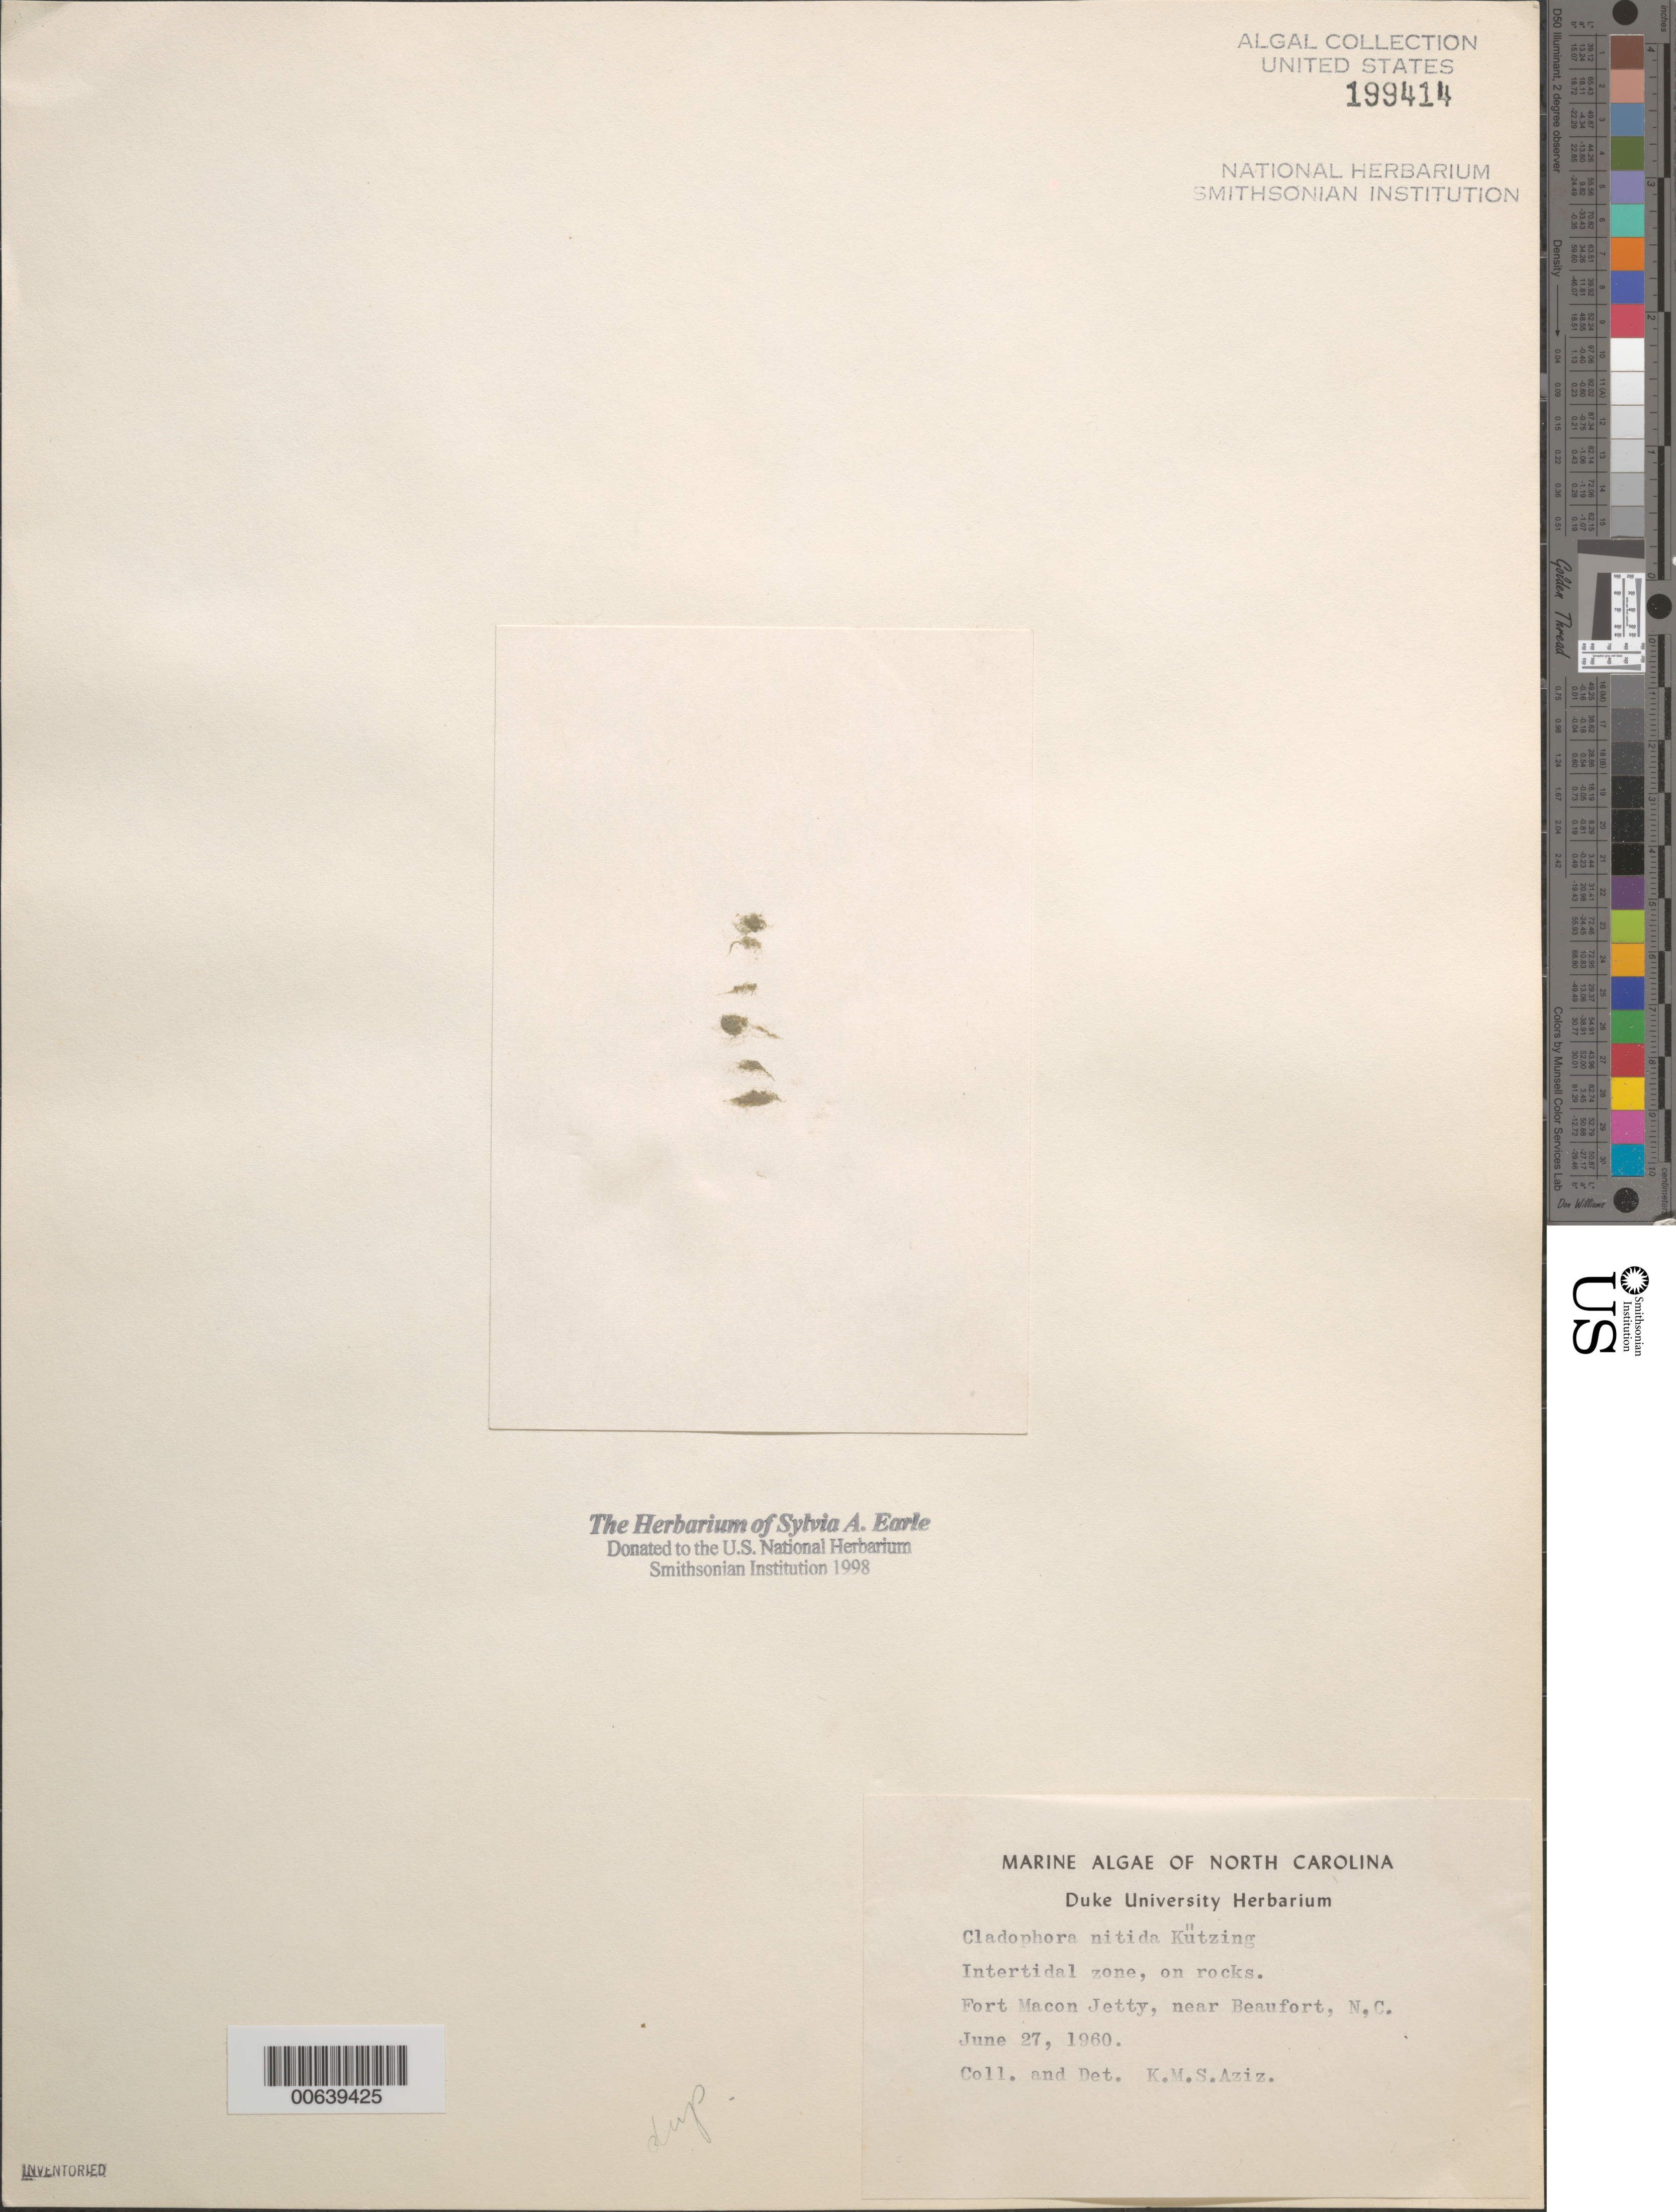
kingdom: Plantae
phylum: Chlorophyta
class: Ulvophyceae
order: Cladophorales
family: Cladophoraceae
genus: Cladophora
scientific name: Cladophora sericea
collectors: K. M. Aziz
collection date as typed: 27 Jun 1960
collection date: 1960-06-27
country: United States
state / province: North Carolina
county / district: Carteret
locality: Fort Macon jetty, near Beaufort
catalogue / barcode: US 199414